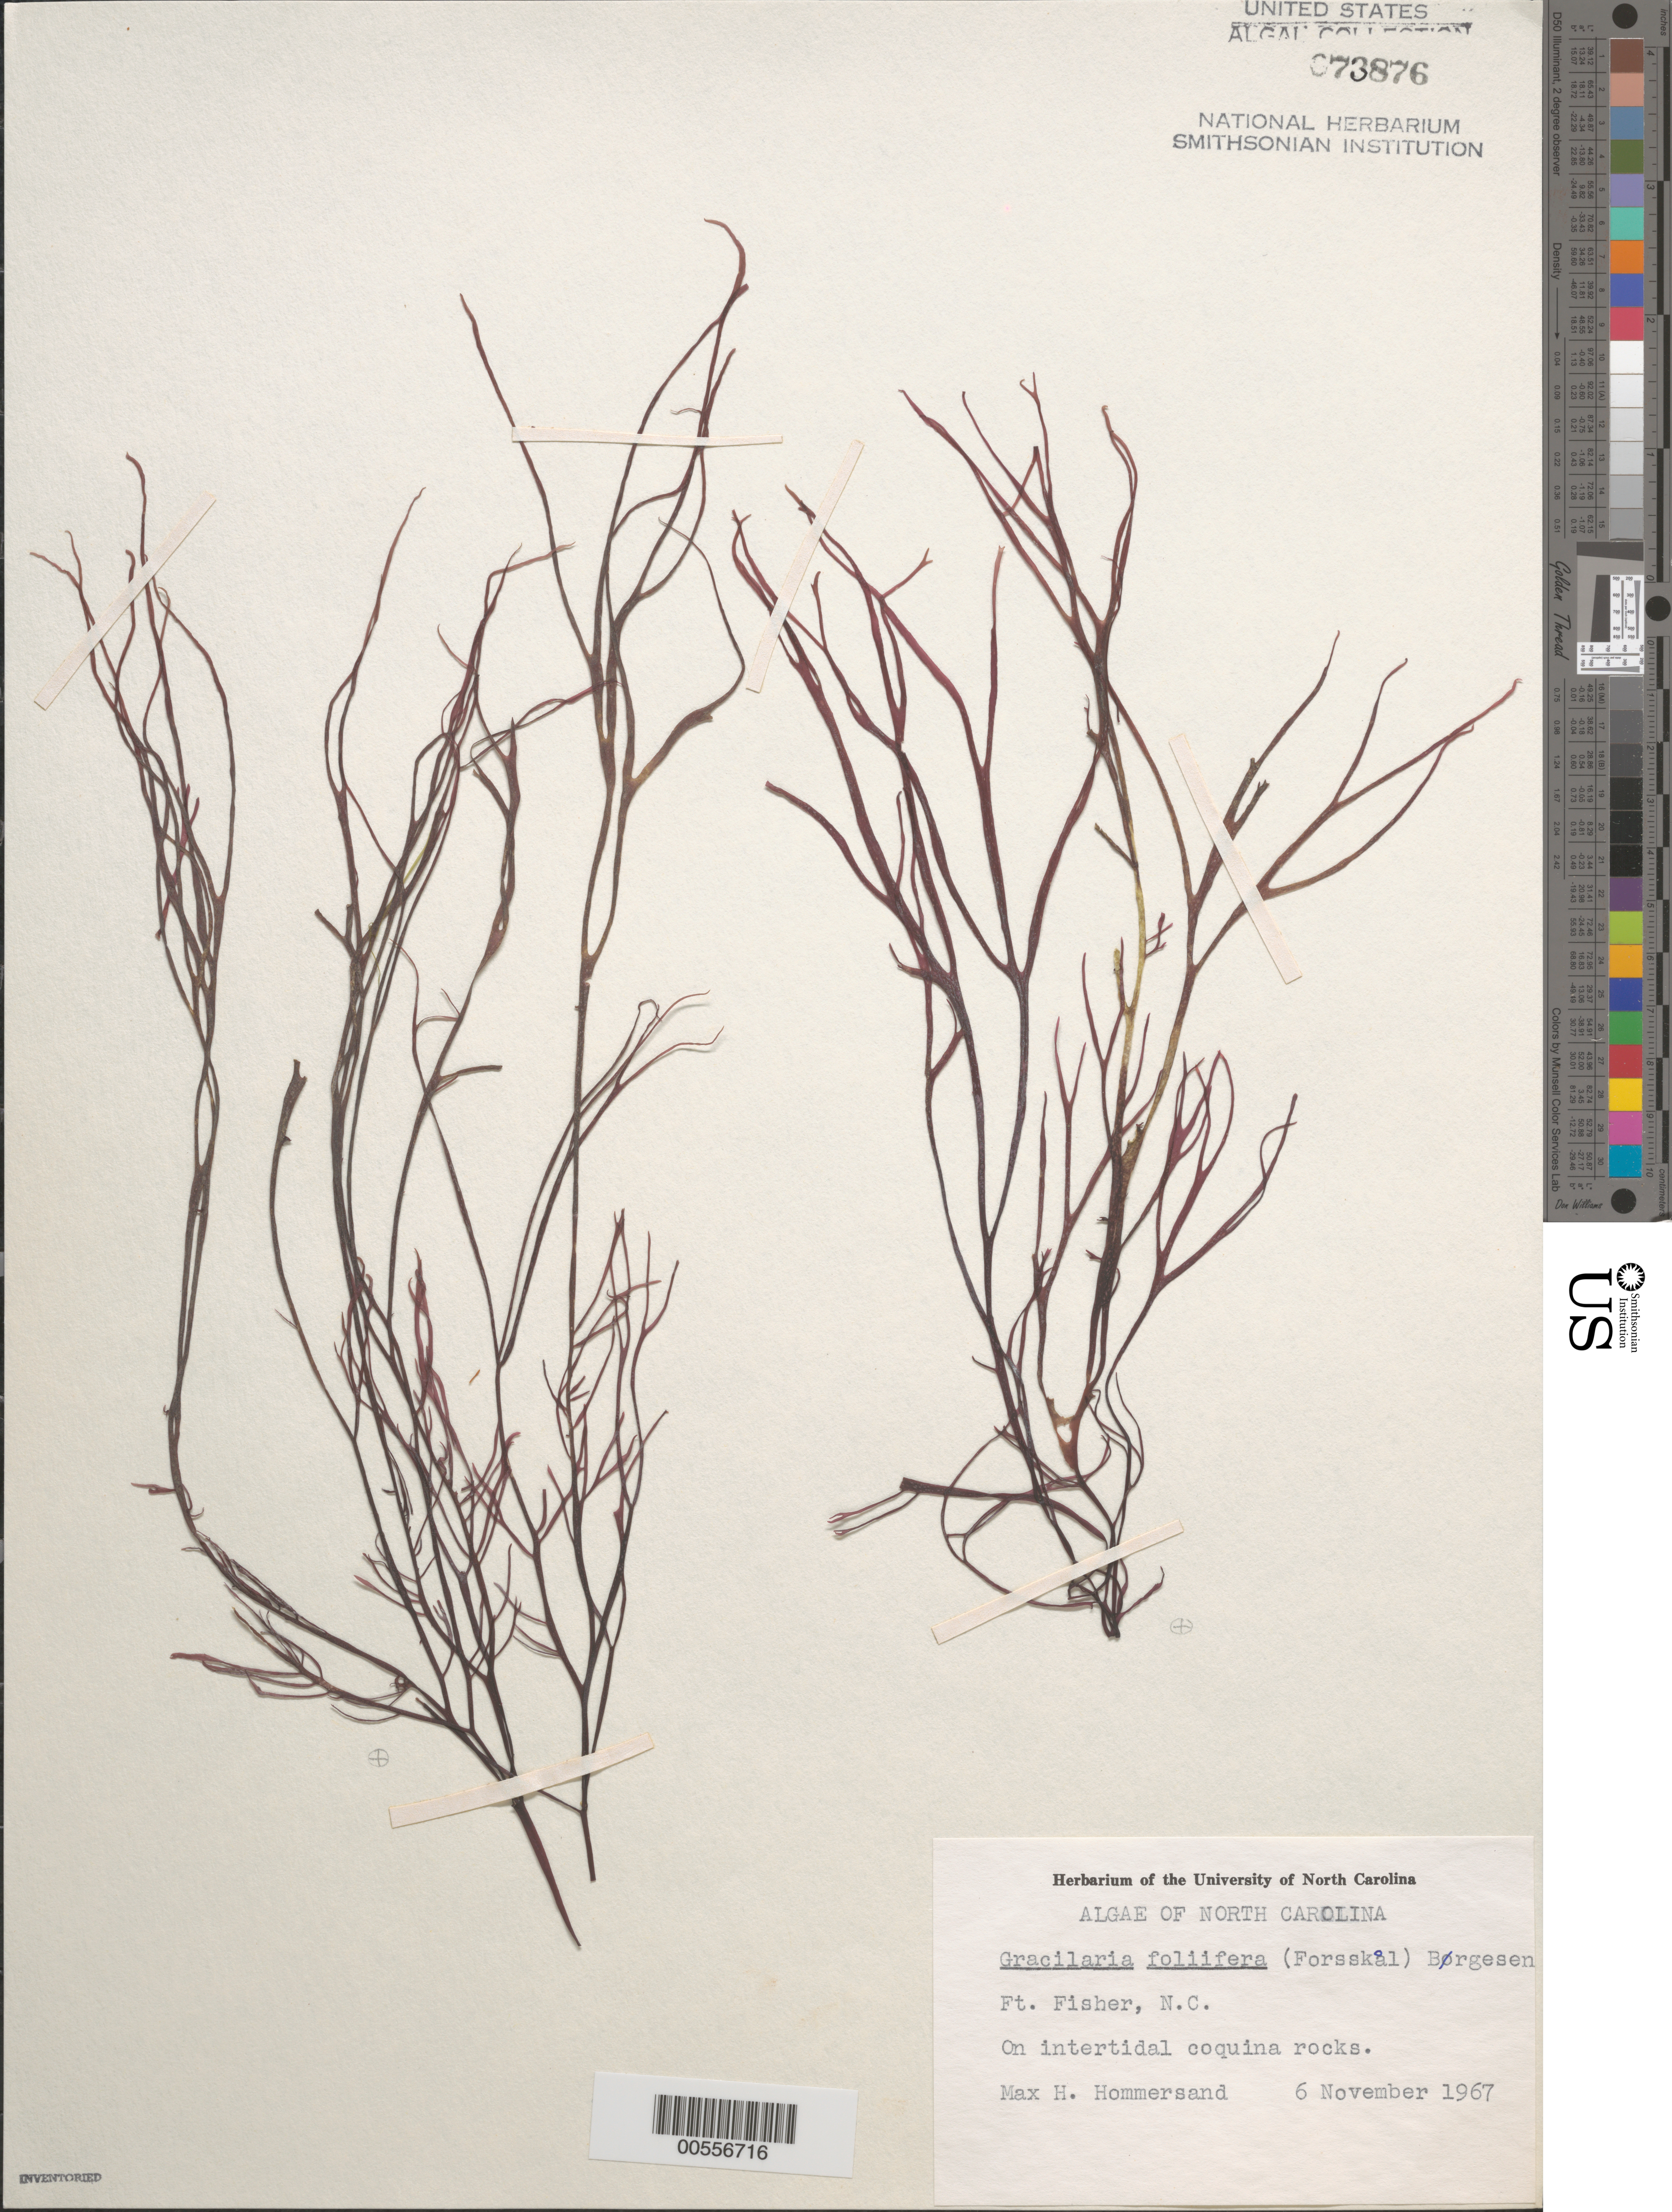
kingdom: Plantae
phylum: Rhodophyta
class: Florideophyceae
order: Gracilariales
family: Gracilariaceae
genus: Gracilaria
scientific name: Gracilaria foliifera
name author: (Forssk.) Børgesen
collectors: M. H. Hommersand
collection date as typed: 06 Nov 1967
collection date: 1967-11-06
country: United States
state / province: North Carolina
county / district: New Hanover County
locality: Fort Fisher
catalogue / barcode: US 73876